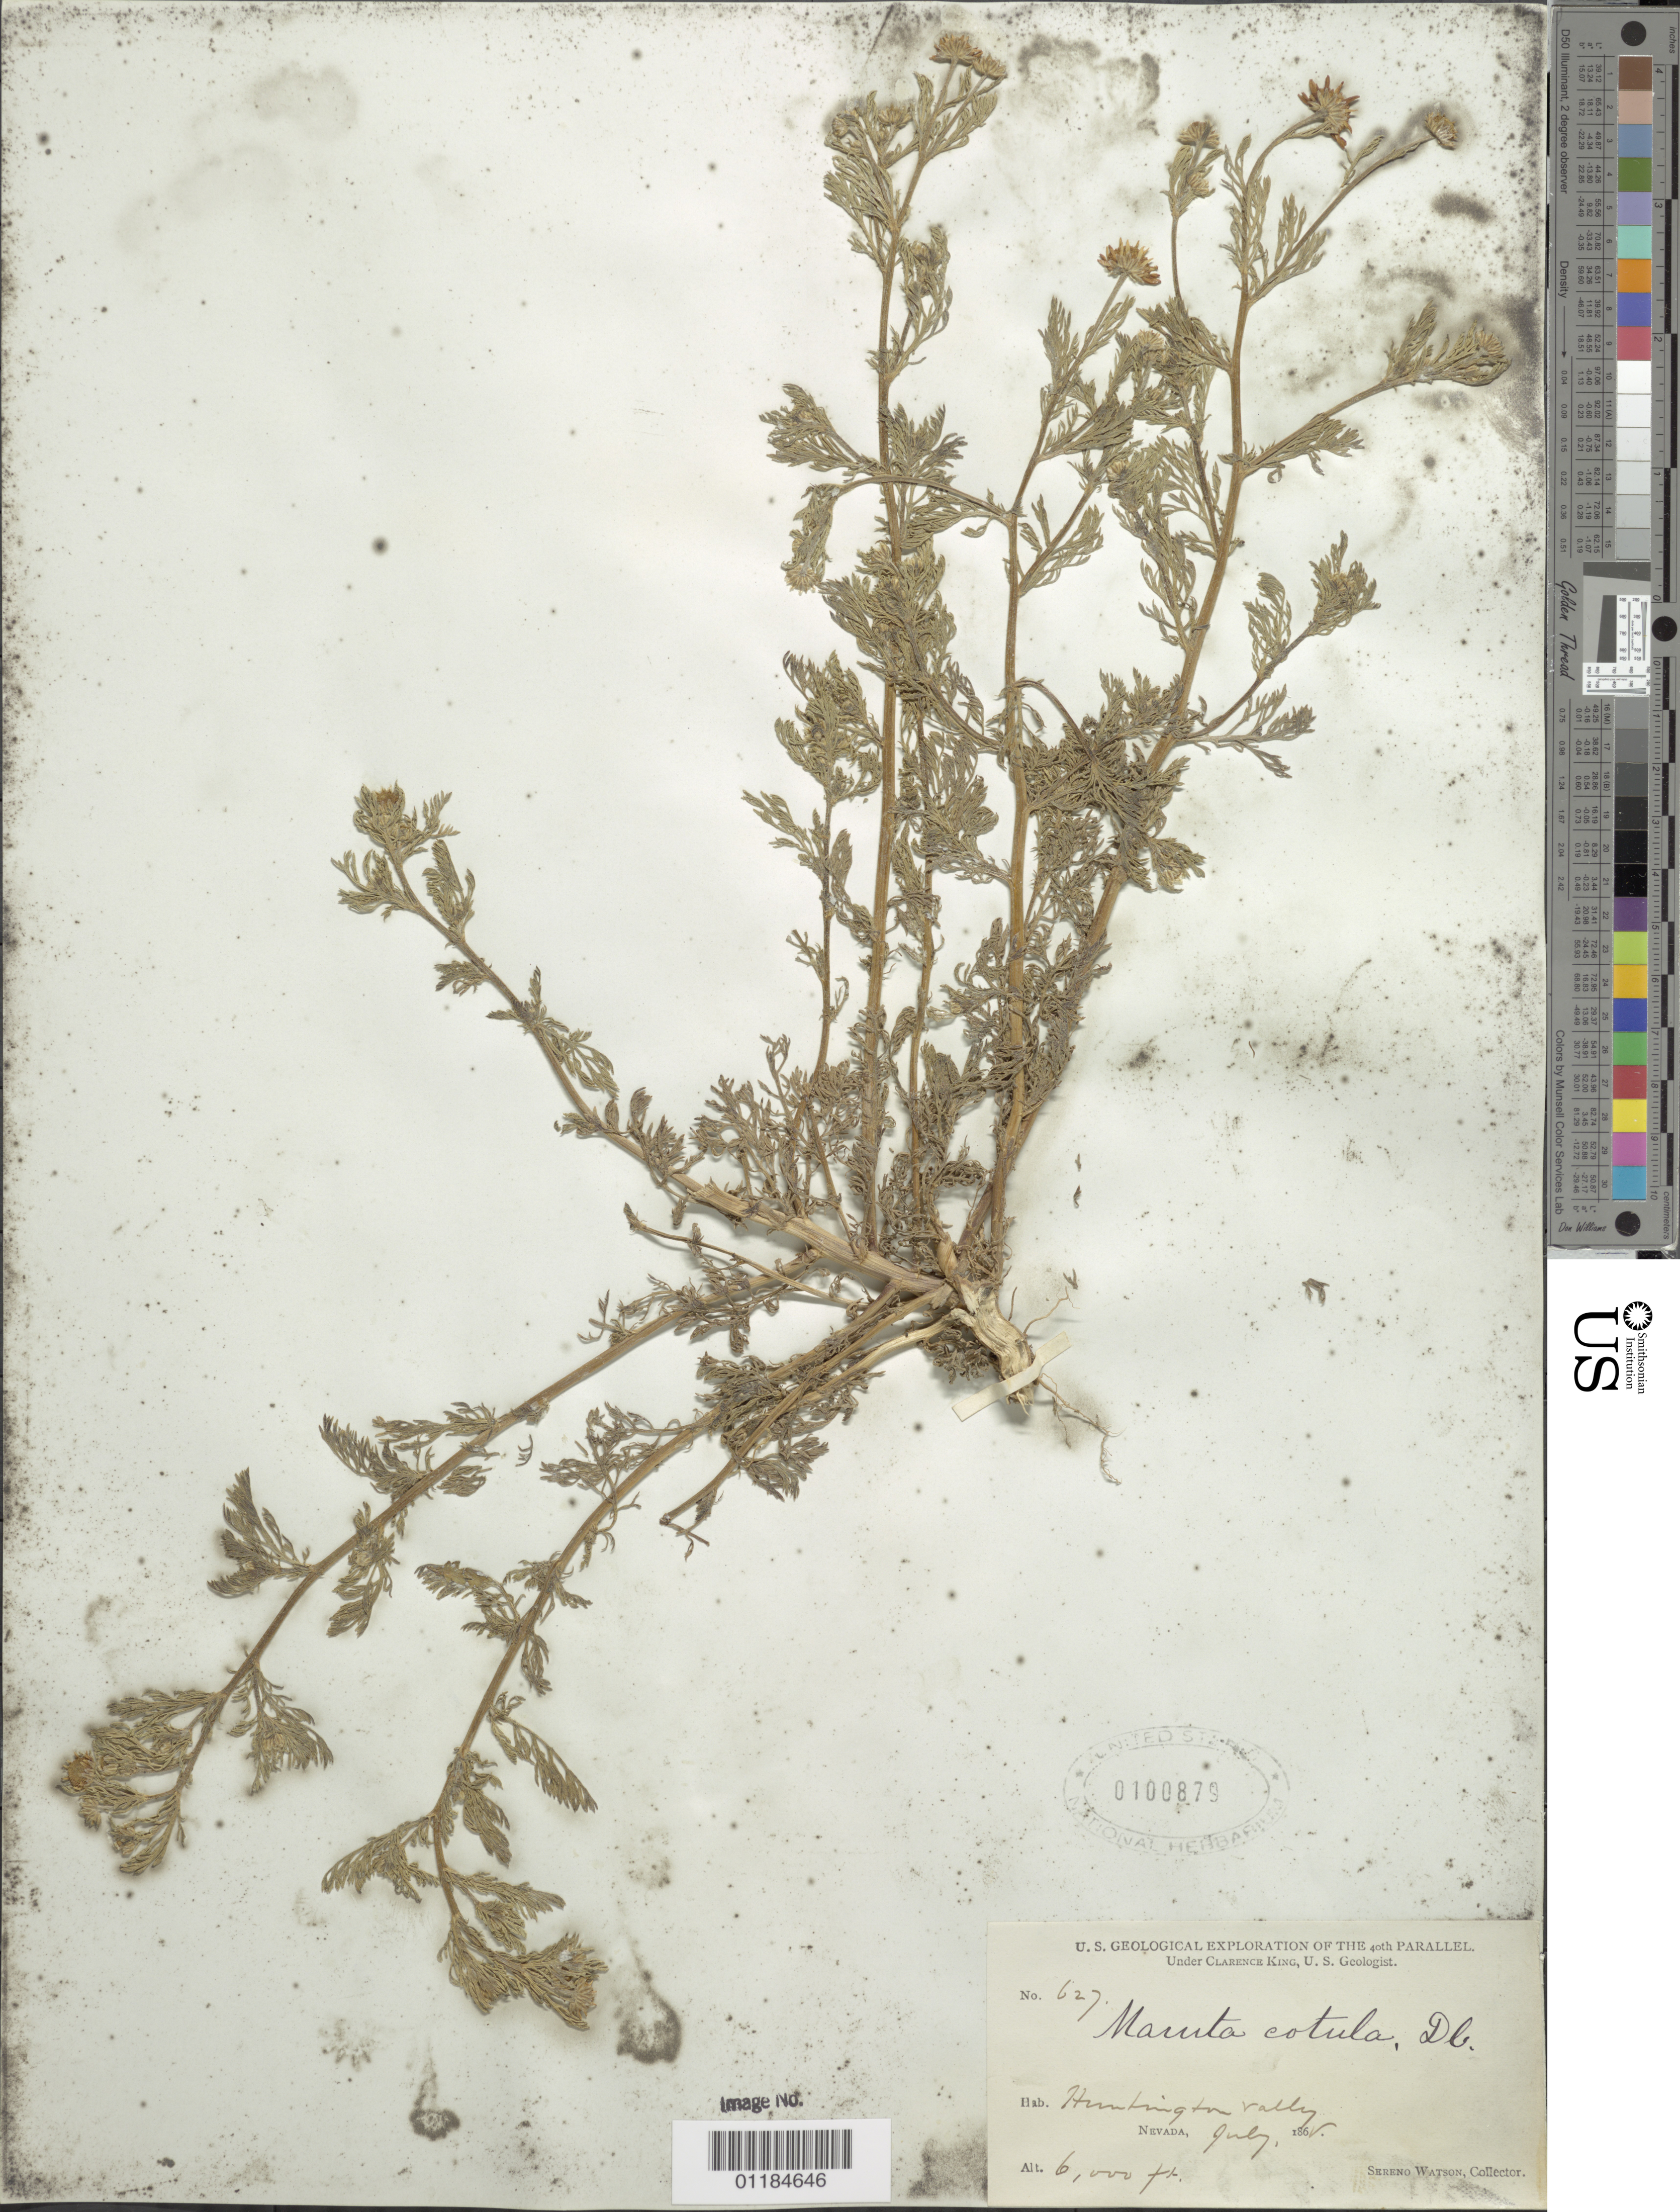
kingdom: Plantae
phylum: Tracheophyta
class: Magnoliopsida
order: Asterales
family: Asteraceae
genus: Anthemis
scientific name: Anthemis cotula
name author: L.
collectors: S. Watson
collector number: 627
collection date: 1868-07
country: United States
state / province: Nevada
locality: Huntington Valley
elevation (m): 1829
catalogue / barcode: US 100879